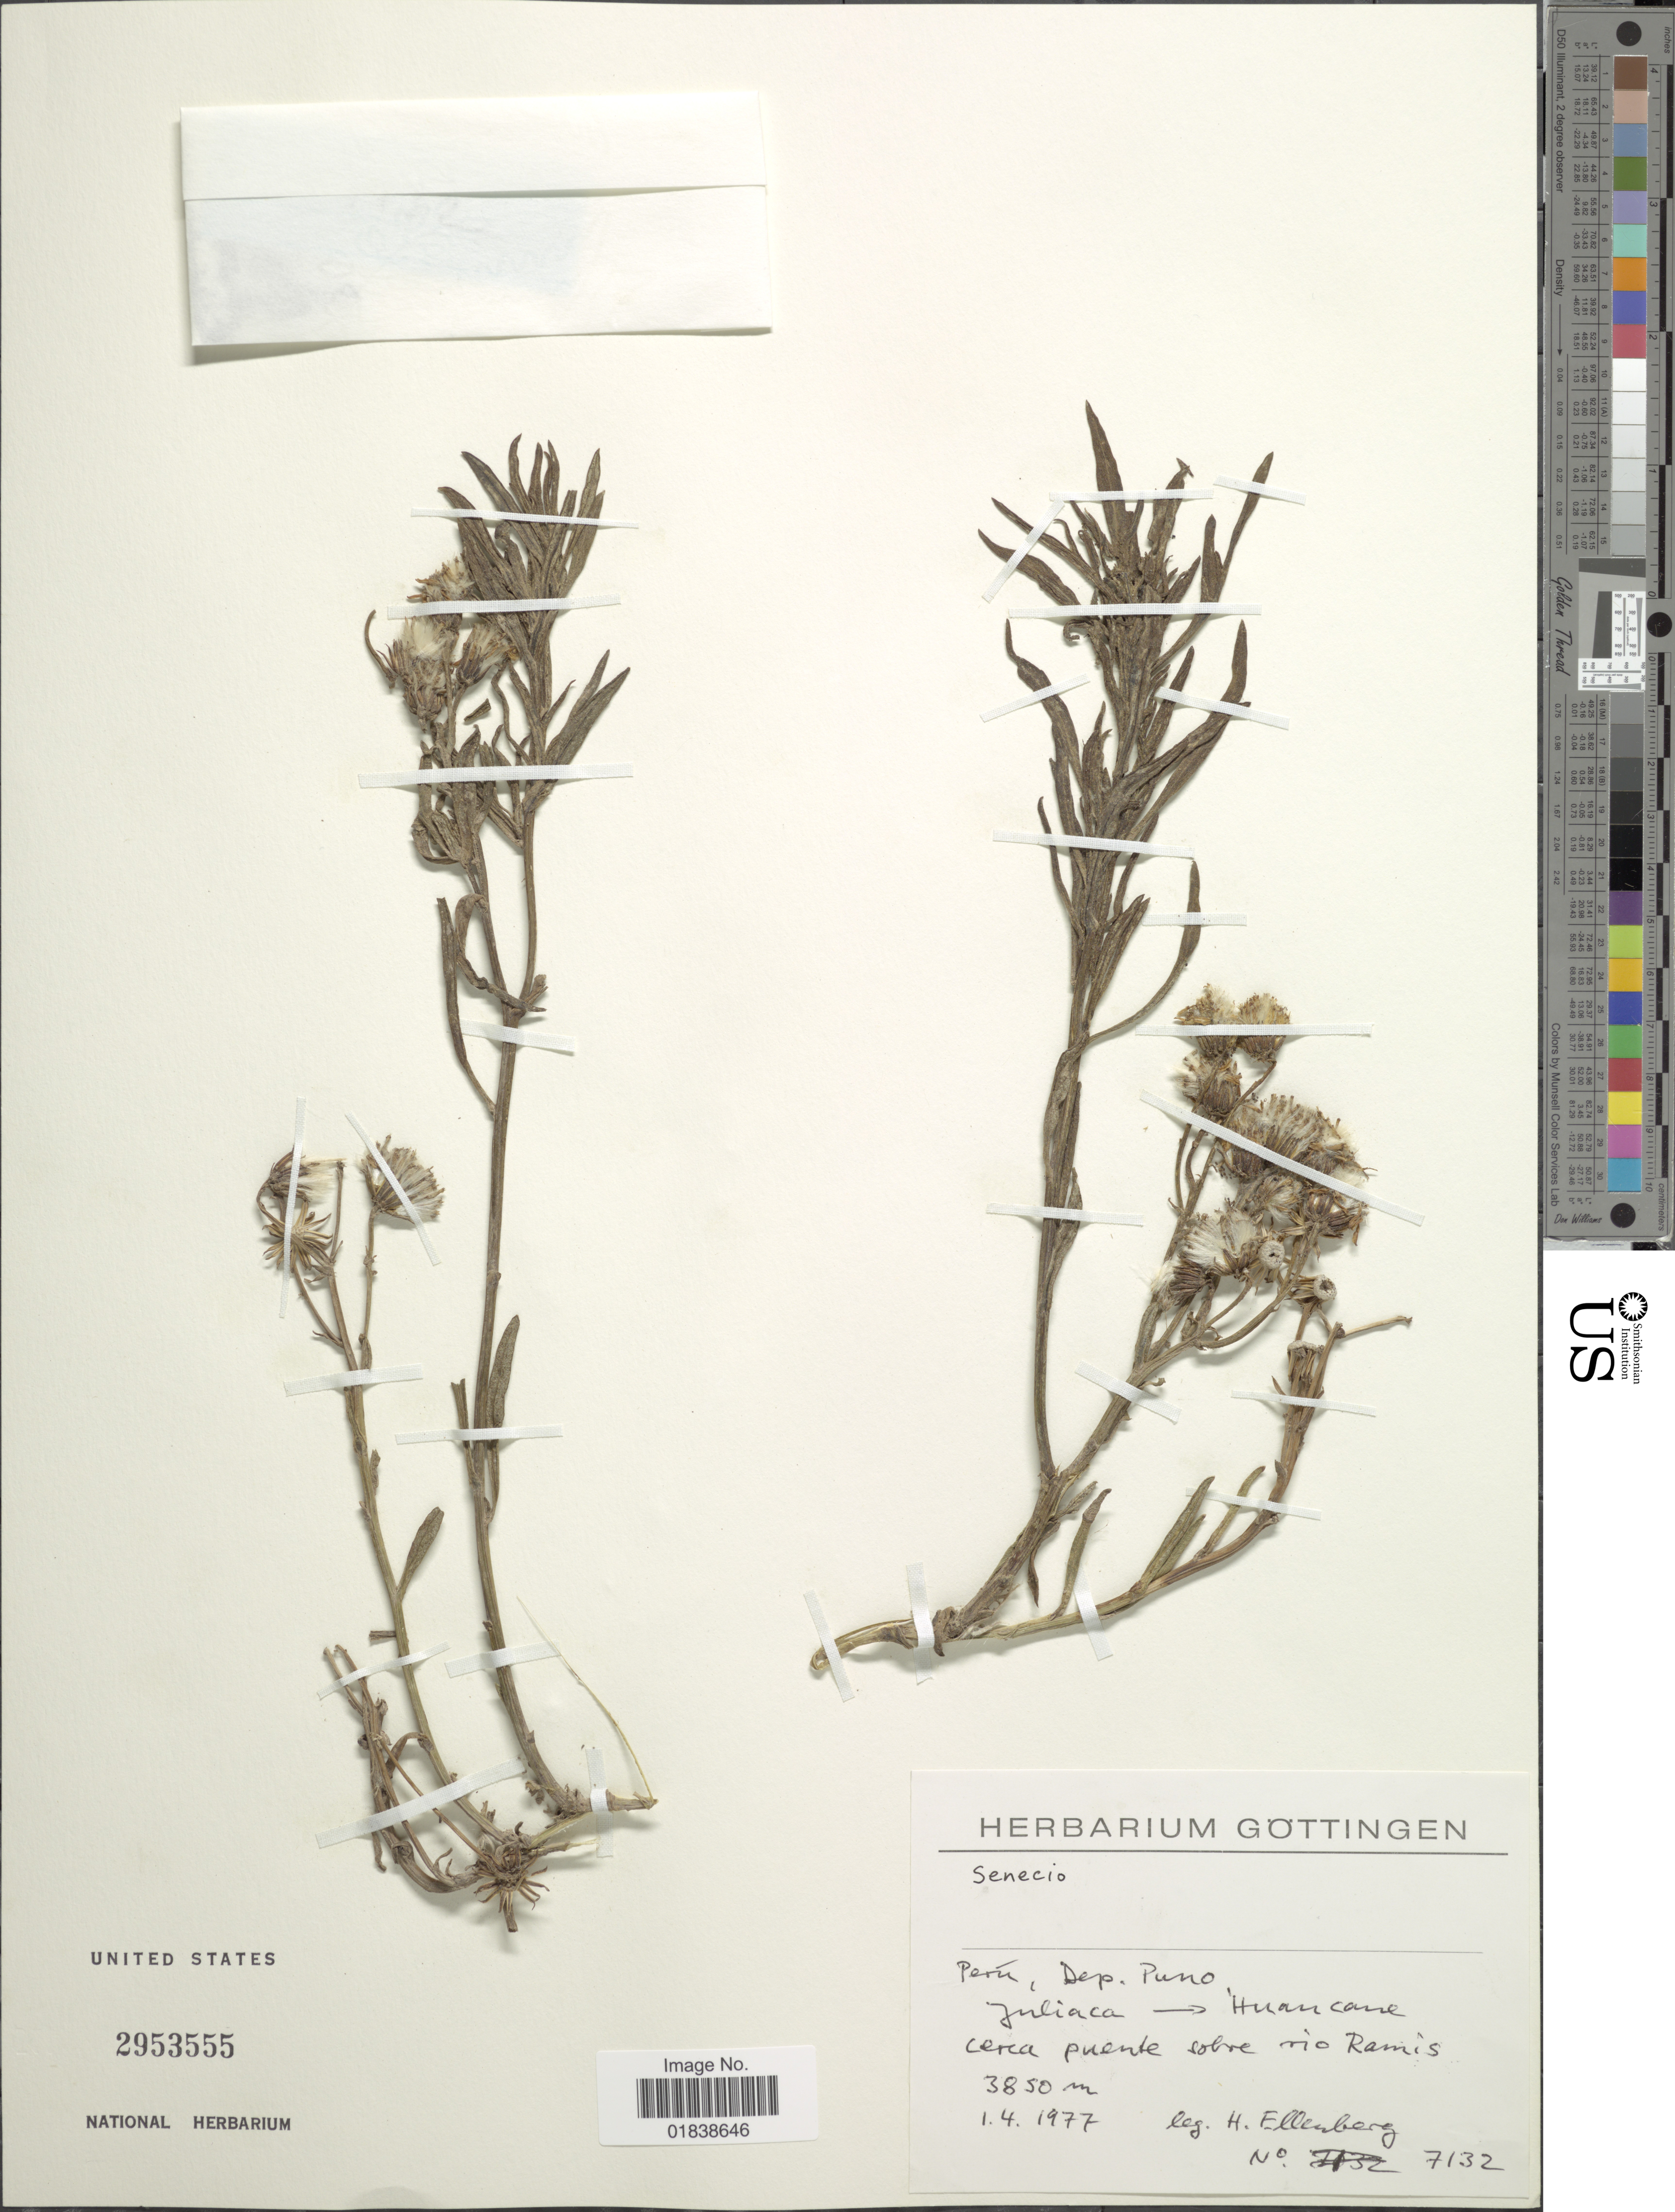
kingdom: Plantae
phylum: Tracheophyta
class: Magnoliopsida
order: Asterales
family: Asteraceae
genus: Senecio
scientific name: Senecio sp.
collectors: H. Ellenberg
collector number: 7132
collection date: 1977-04-01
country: Peru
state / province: Puno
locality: Juliaca --> Huancane, cerca puente sobre río Ramis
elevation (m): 3850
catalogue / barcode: US 2953555